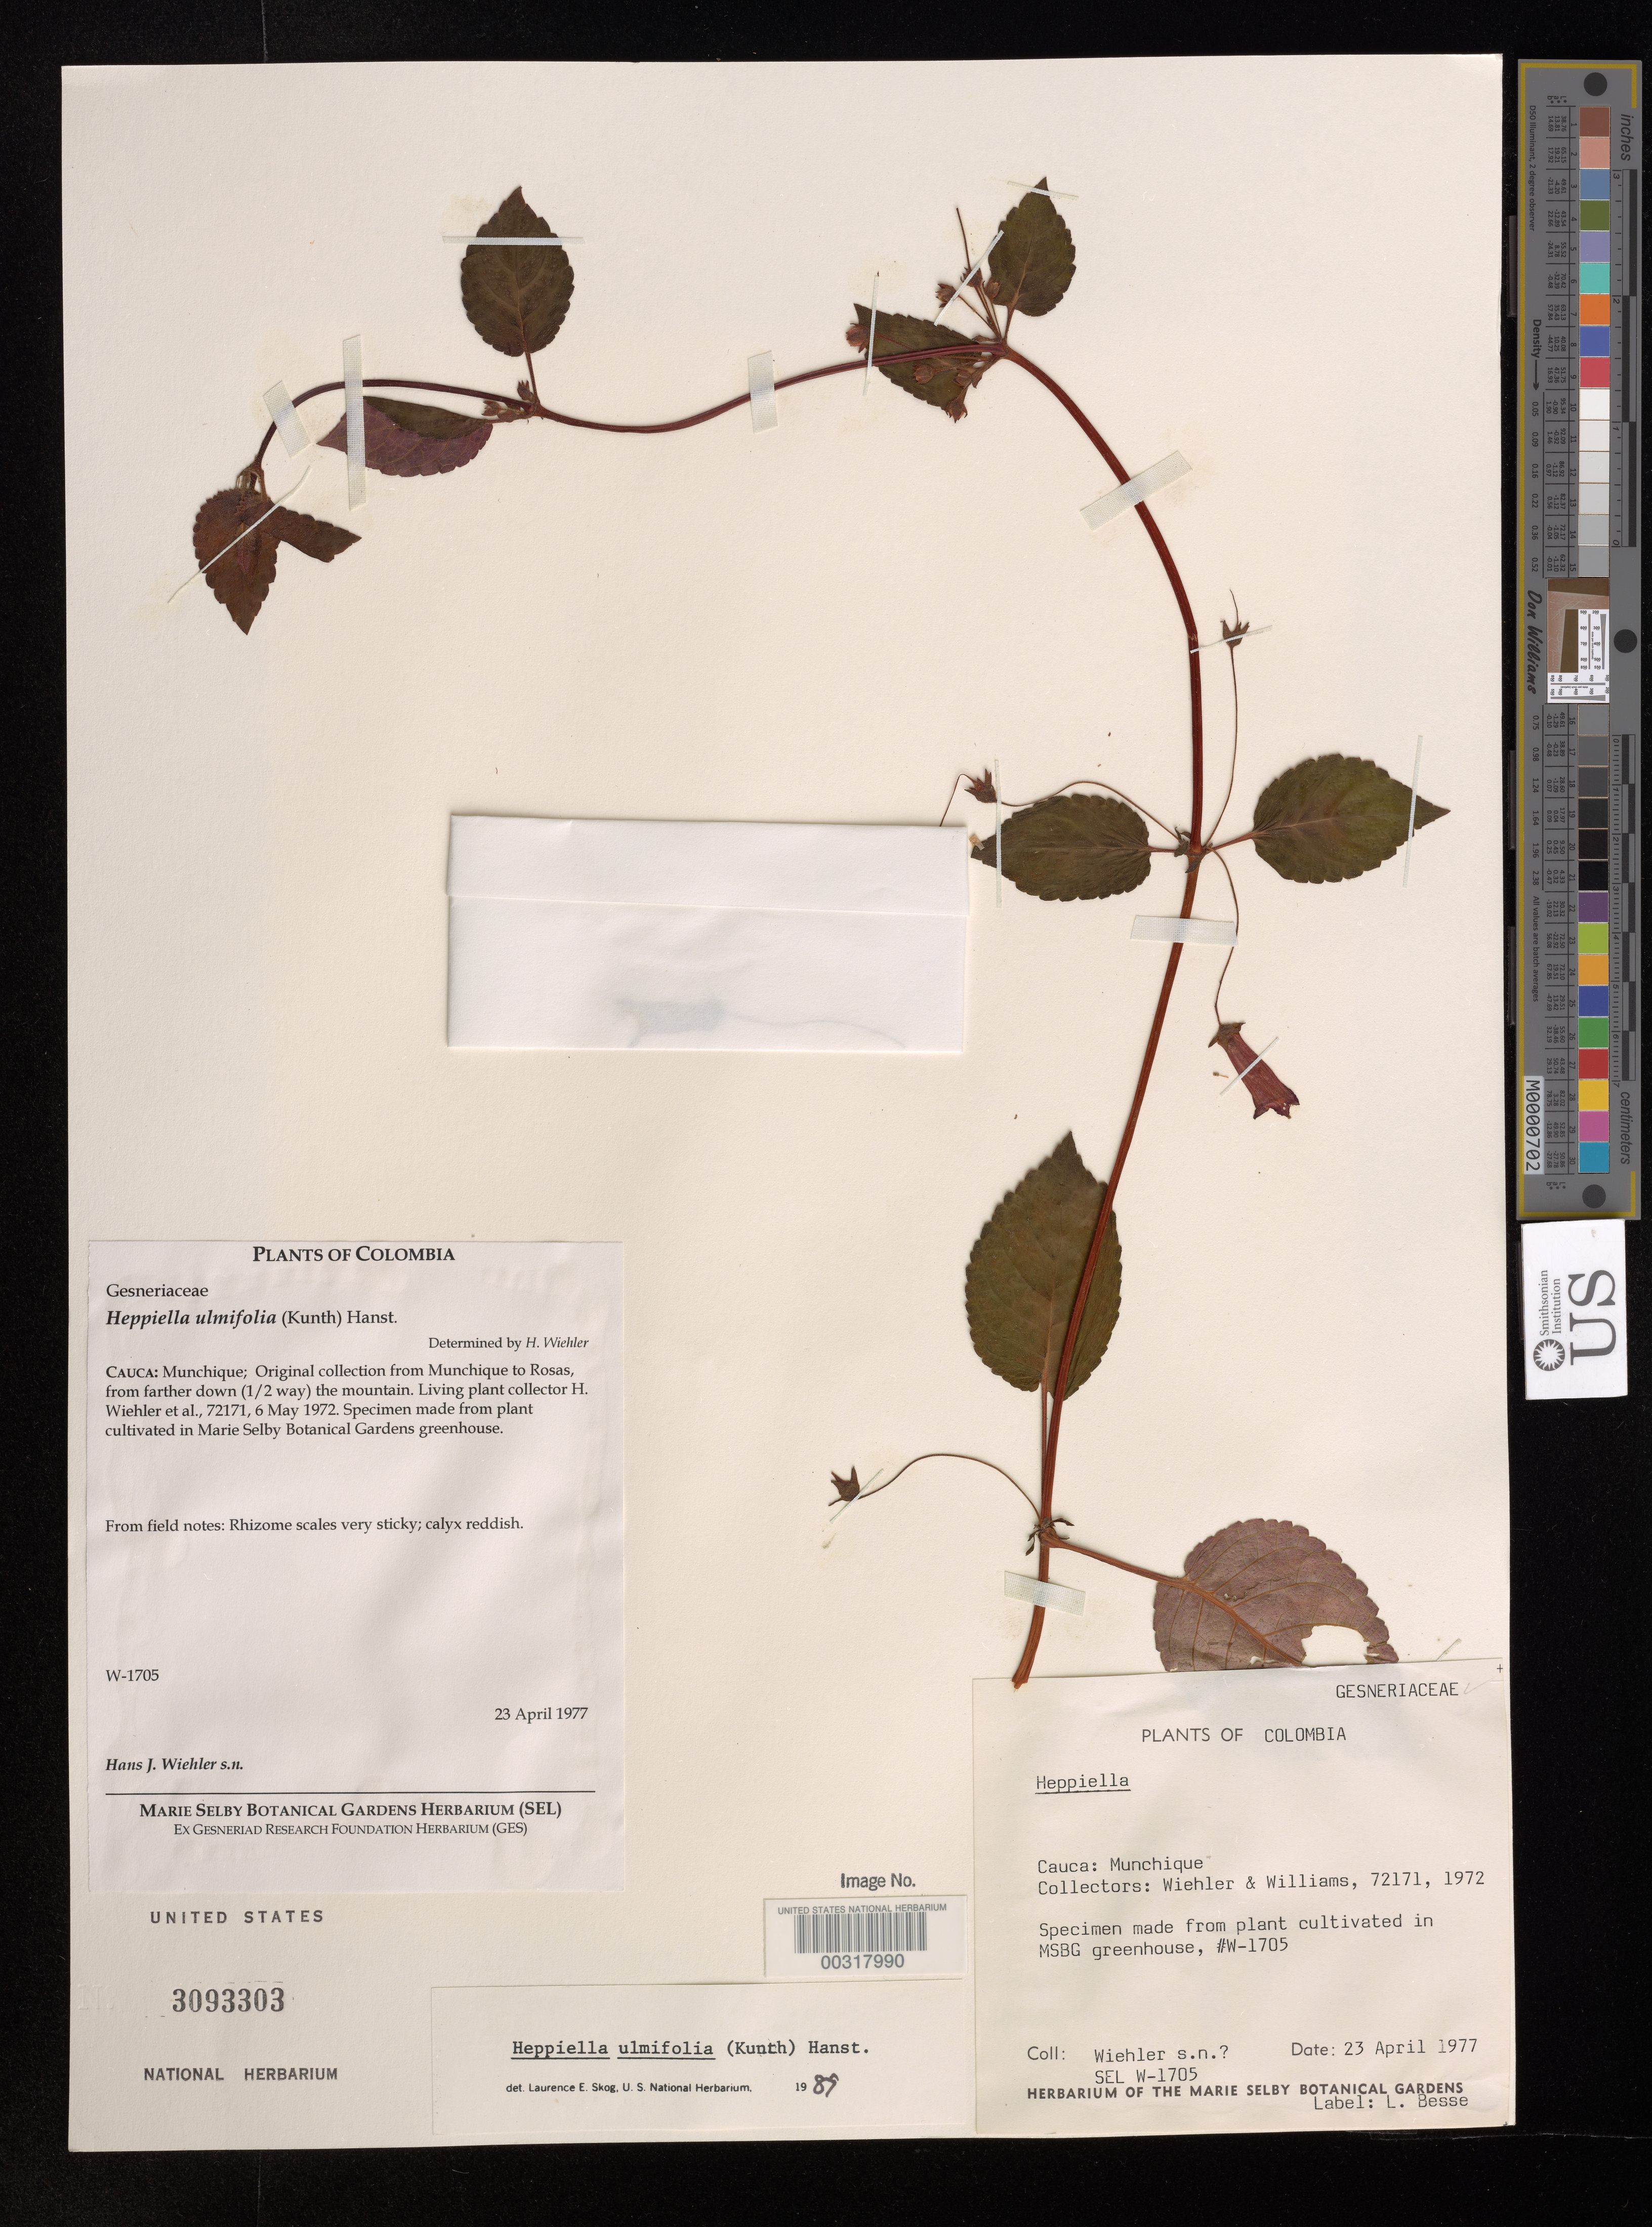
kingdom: Plantae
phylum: Tracheophyta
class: Magnoliopsida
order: Lamiales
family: Gesneriaceae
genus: Heppiella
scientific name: Heppiella ulmifolia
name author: (Kunth) Hanst.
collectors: H. J. Wiehler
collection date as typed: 23 April 1977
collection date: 1977-04-23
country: United States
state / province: Florida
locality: Marie Selby Botanical Gardens greenhouse.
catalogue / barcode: US 3093303